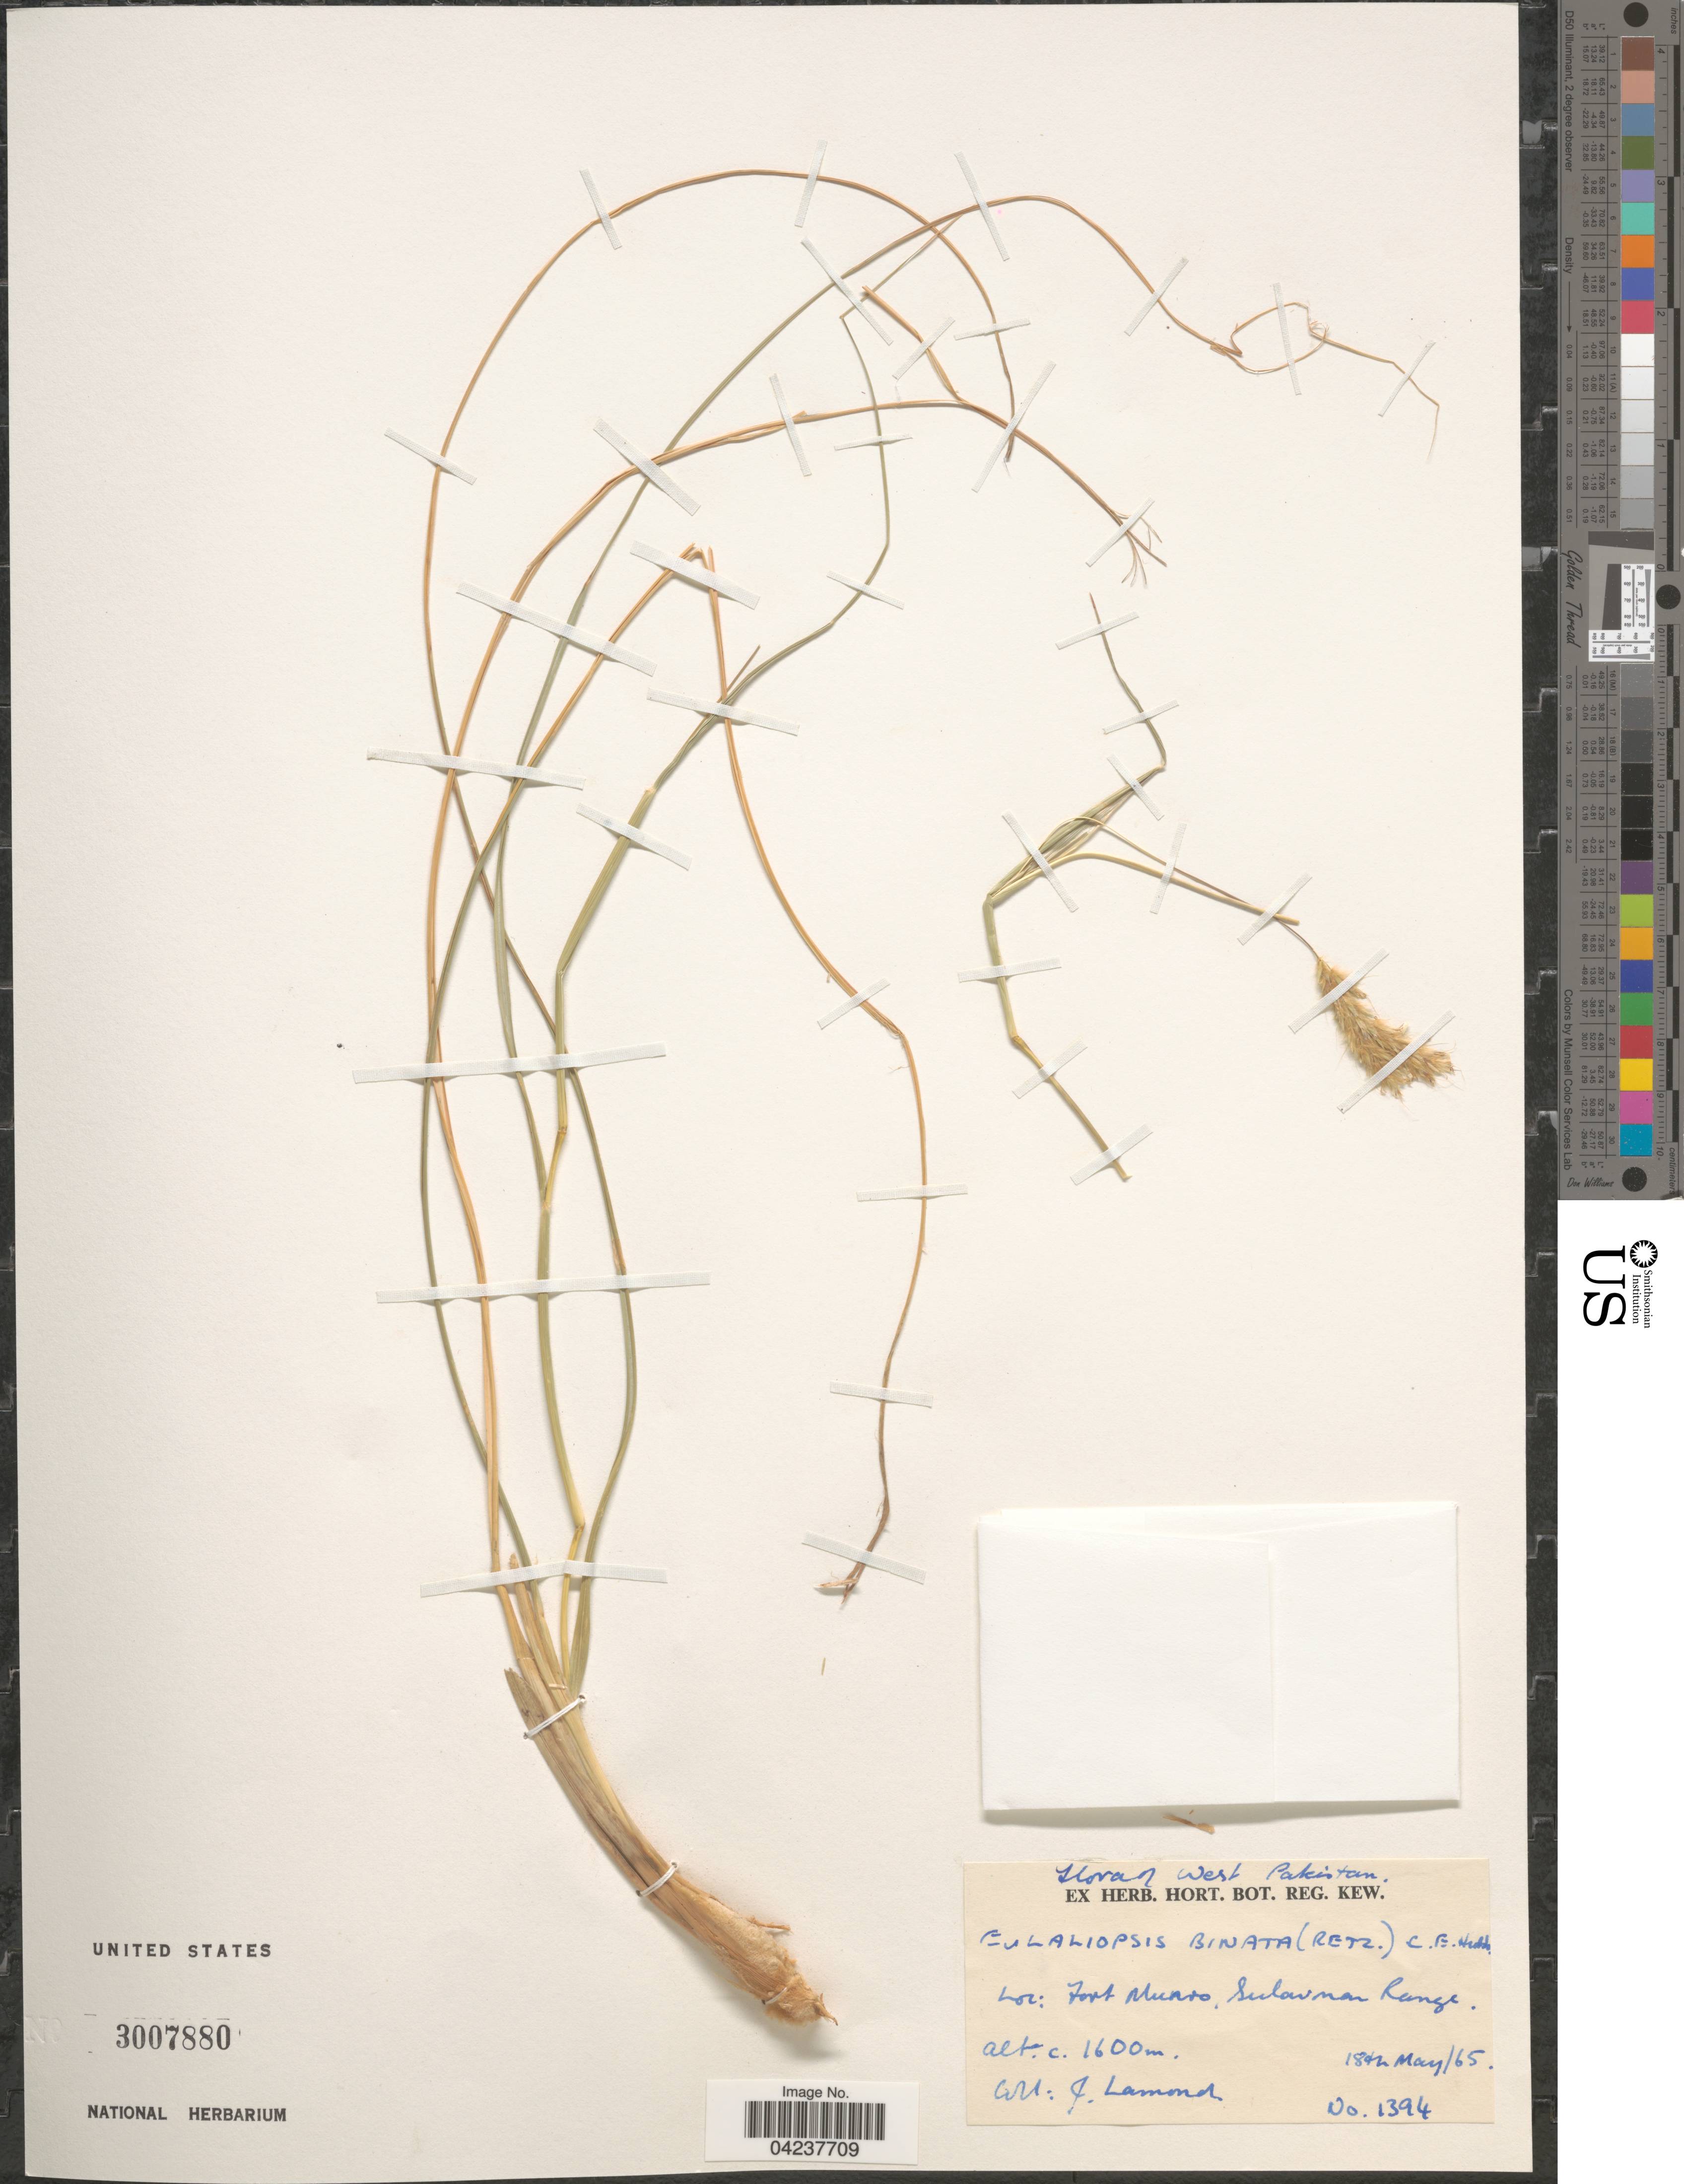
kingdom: Plantae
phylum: Tracheophyta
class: Liliopsida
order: Poales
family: Poaceae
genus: Eulaliopsis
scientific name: Eulaliopsis binata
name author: (Retz.) C. E. Hubb.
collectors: J. Lamond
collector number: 1394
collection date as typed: Transcribed d/m/y: 18/5/65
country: Pakistan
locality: West Pakistan. Fort Munro, Sulaiman Range.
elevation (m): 1600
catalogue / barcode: US 3007880